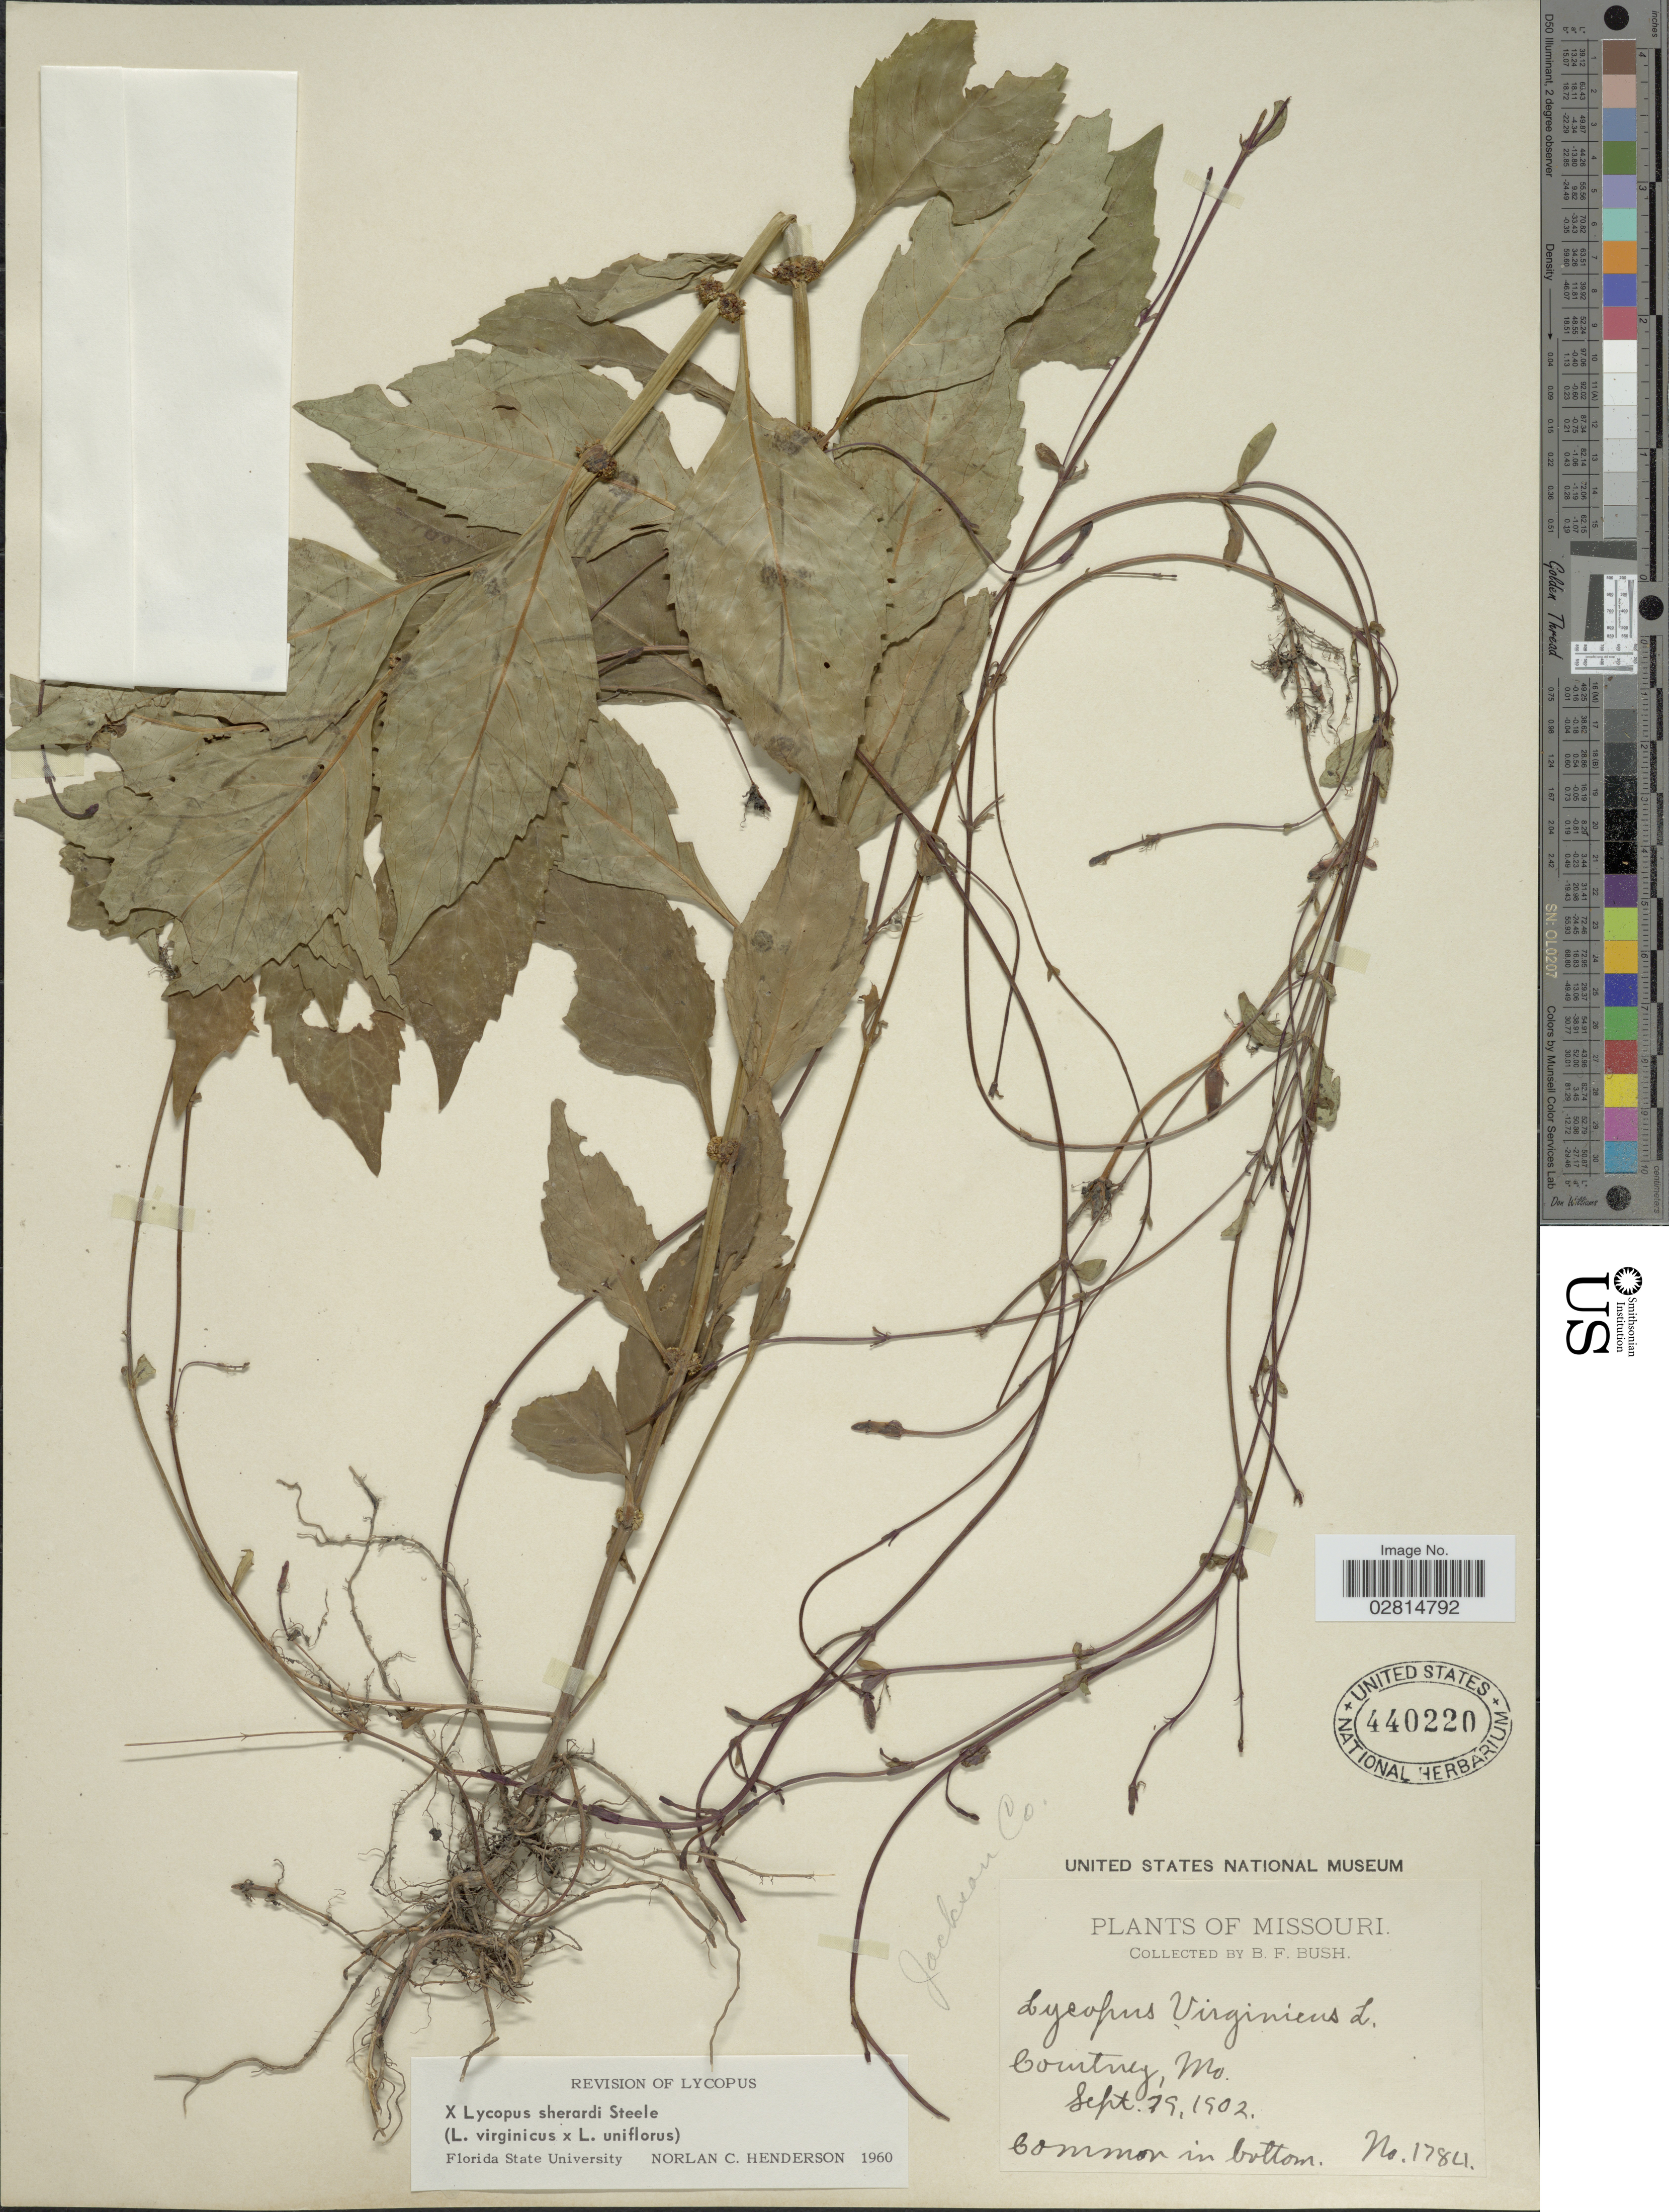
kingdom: Plantae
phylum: Tracheophyta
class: Magnoliopsida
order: Lamiales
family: Lamiaceae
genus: Lycopus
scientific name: Lycopus x sherardii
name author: E.S. Steele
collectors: B. F. Bush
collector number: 1784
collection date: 1902-09-29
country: United States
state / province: Missouri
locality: Courtney. Jackson Co.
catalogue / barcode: US 440220